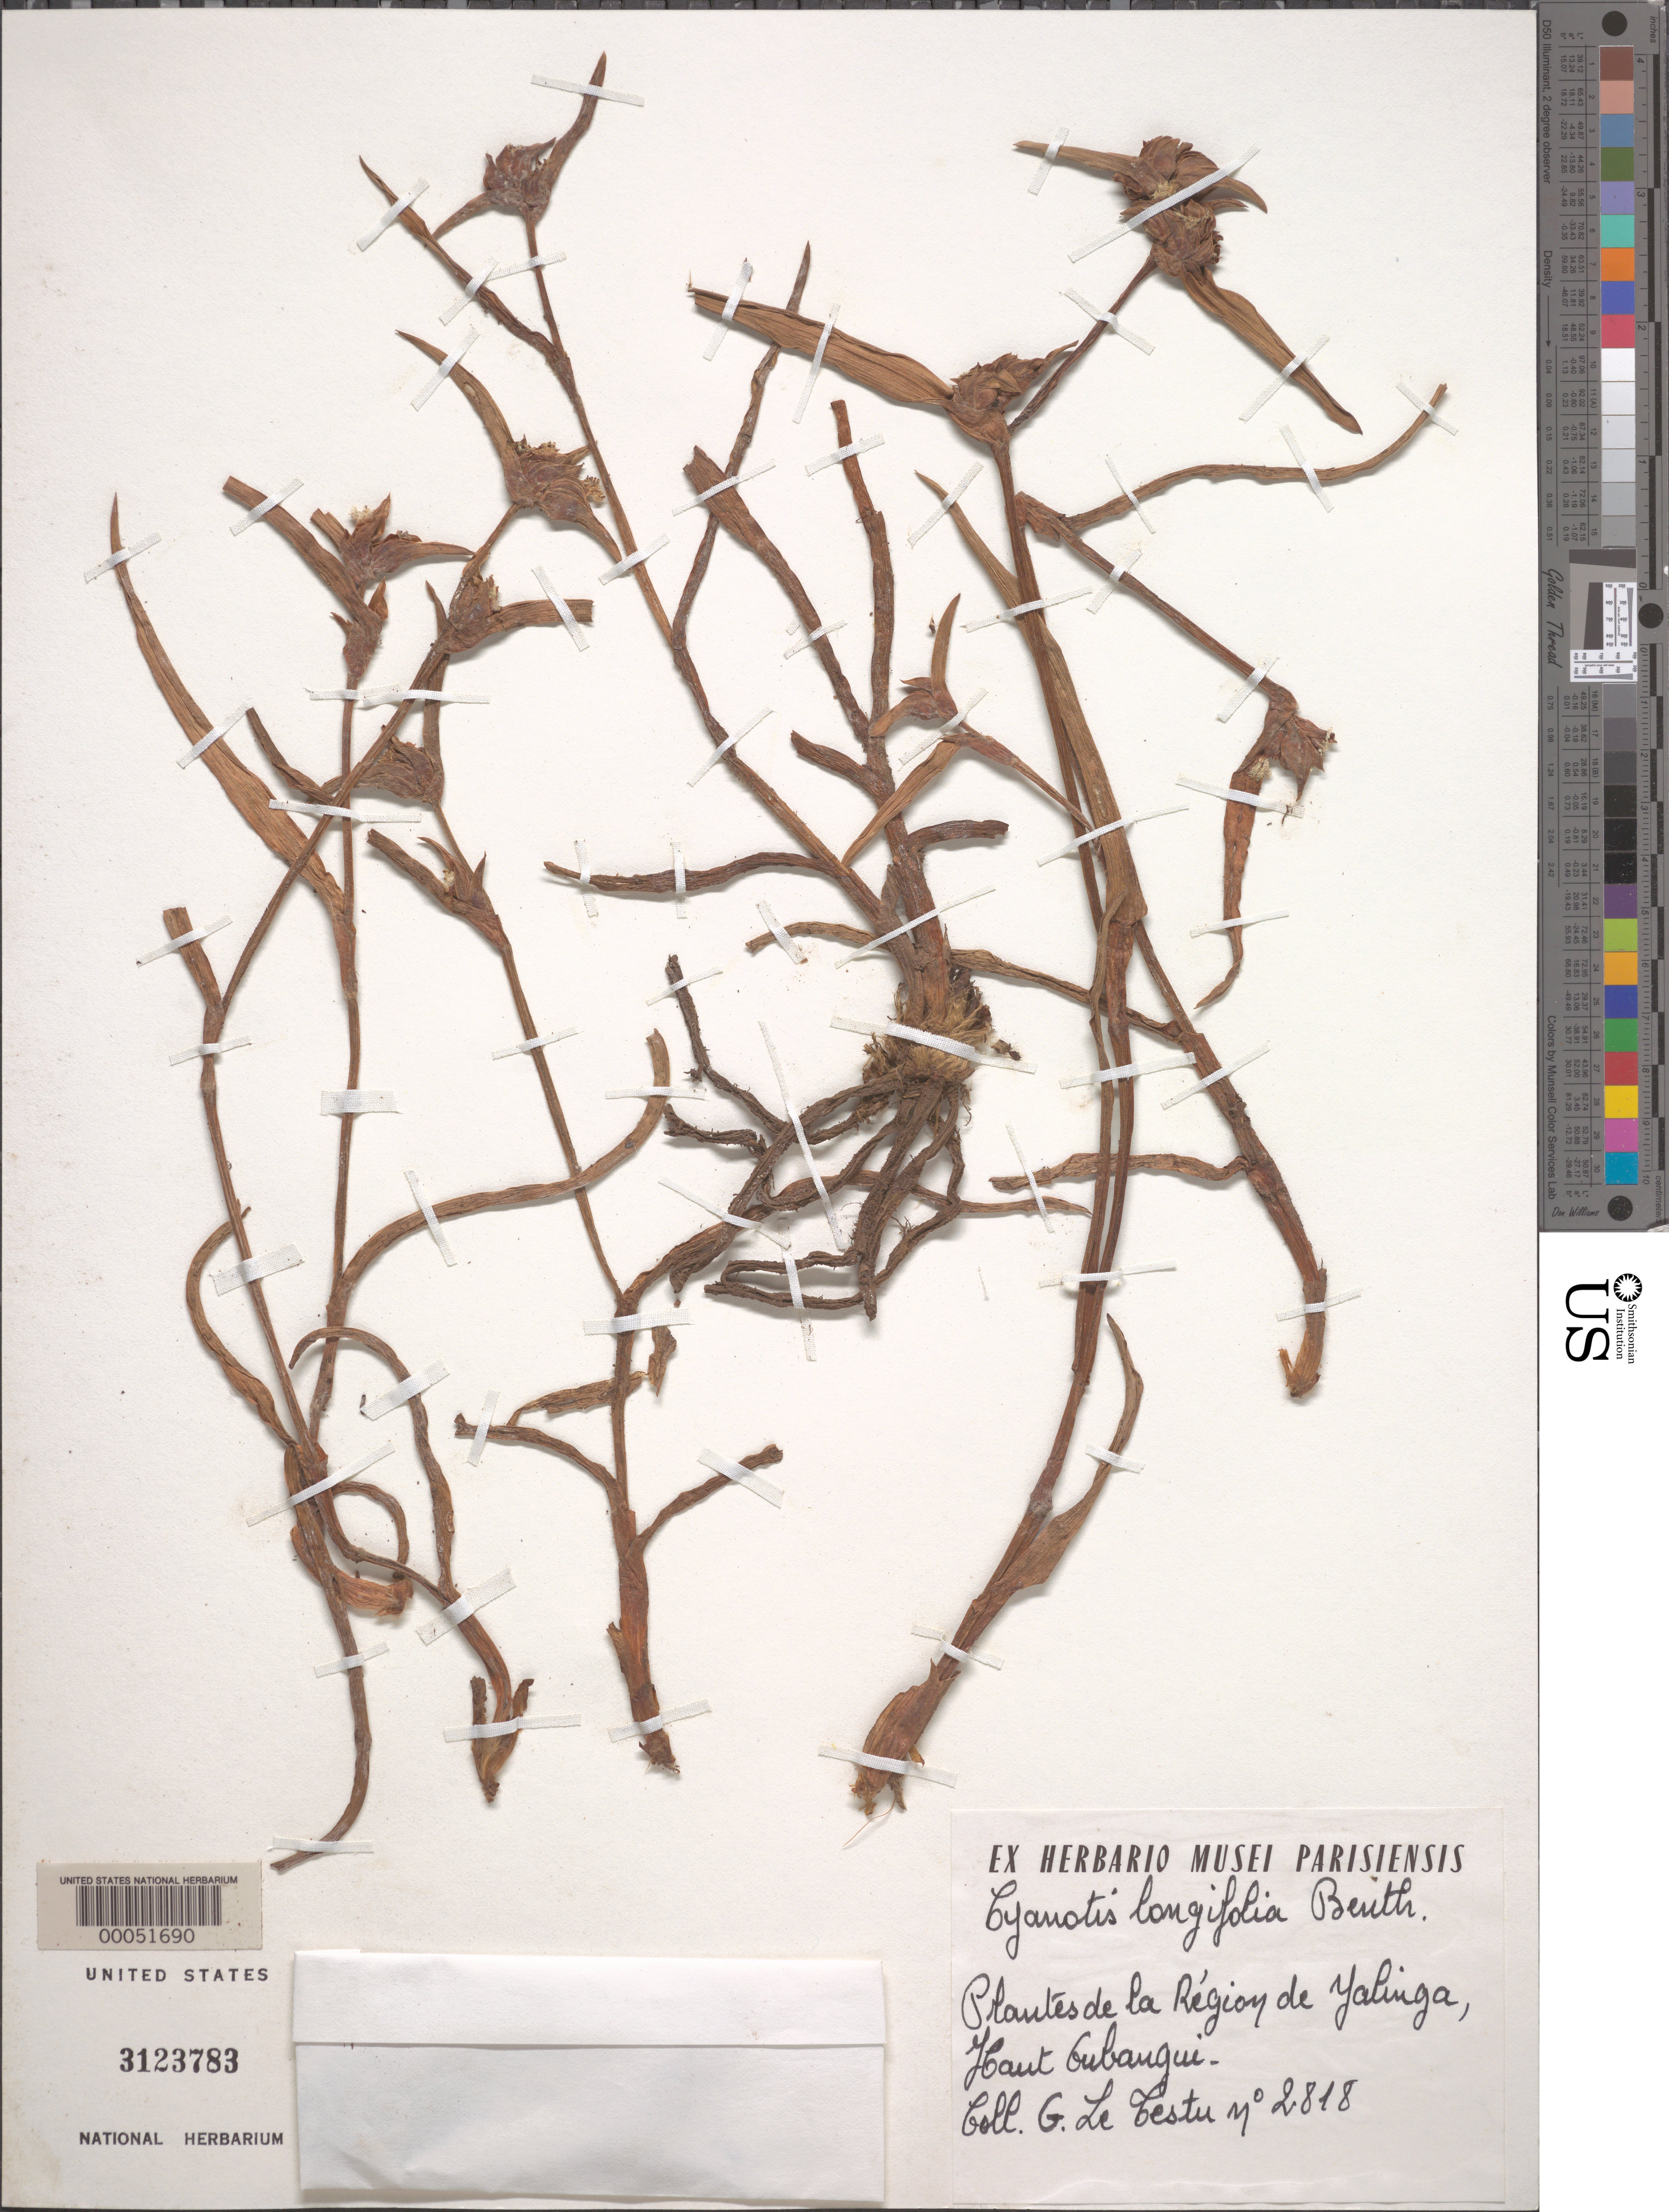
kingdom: Plantae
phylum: Tracheophyta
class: Liliopsida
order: Commelinales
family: Commelinaceae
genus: Cyanotis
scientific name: Cyanotis longifolia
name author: Benth.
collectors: G. Le Testu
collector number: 2818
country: Central African Republic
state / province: Haute-kotto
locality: Yalinga region, Haut Cubangui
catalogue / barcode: US 3123783